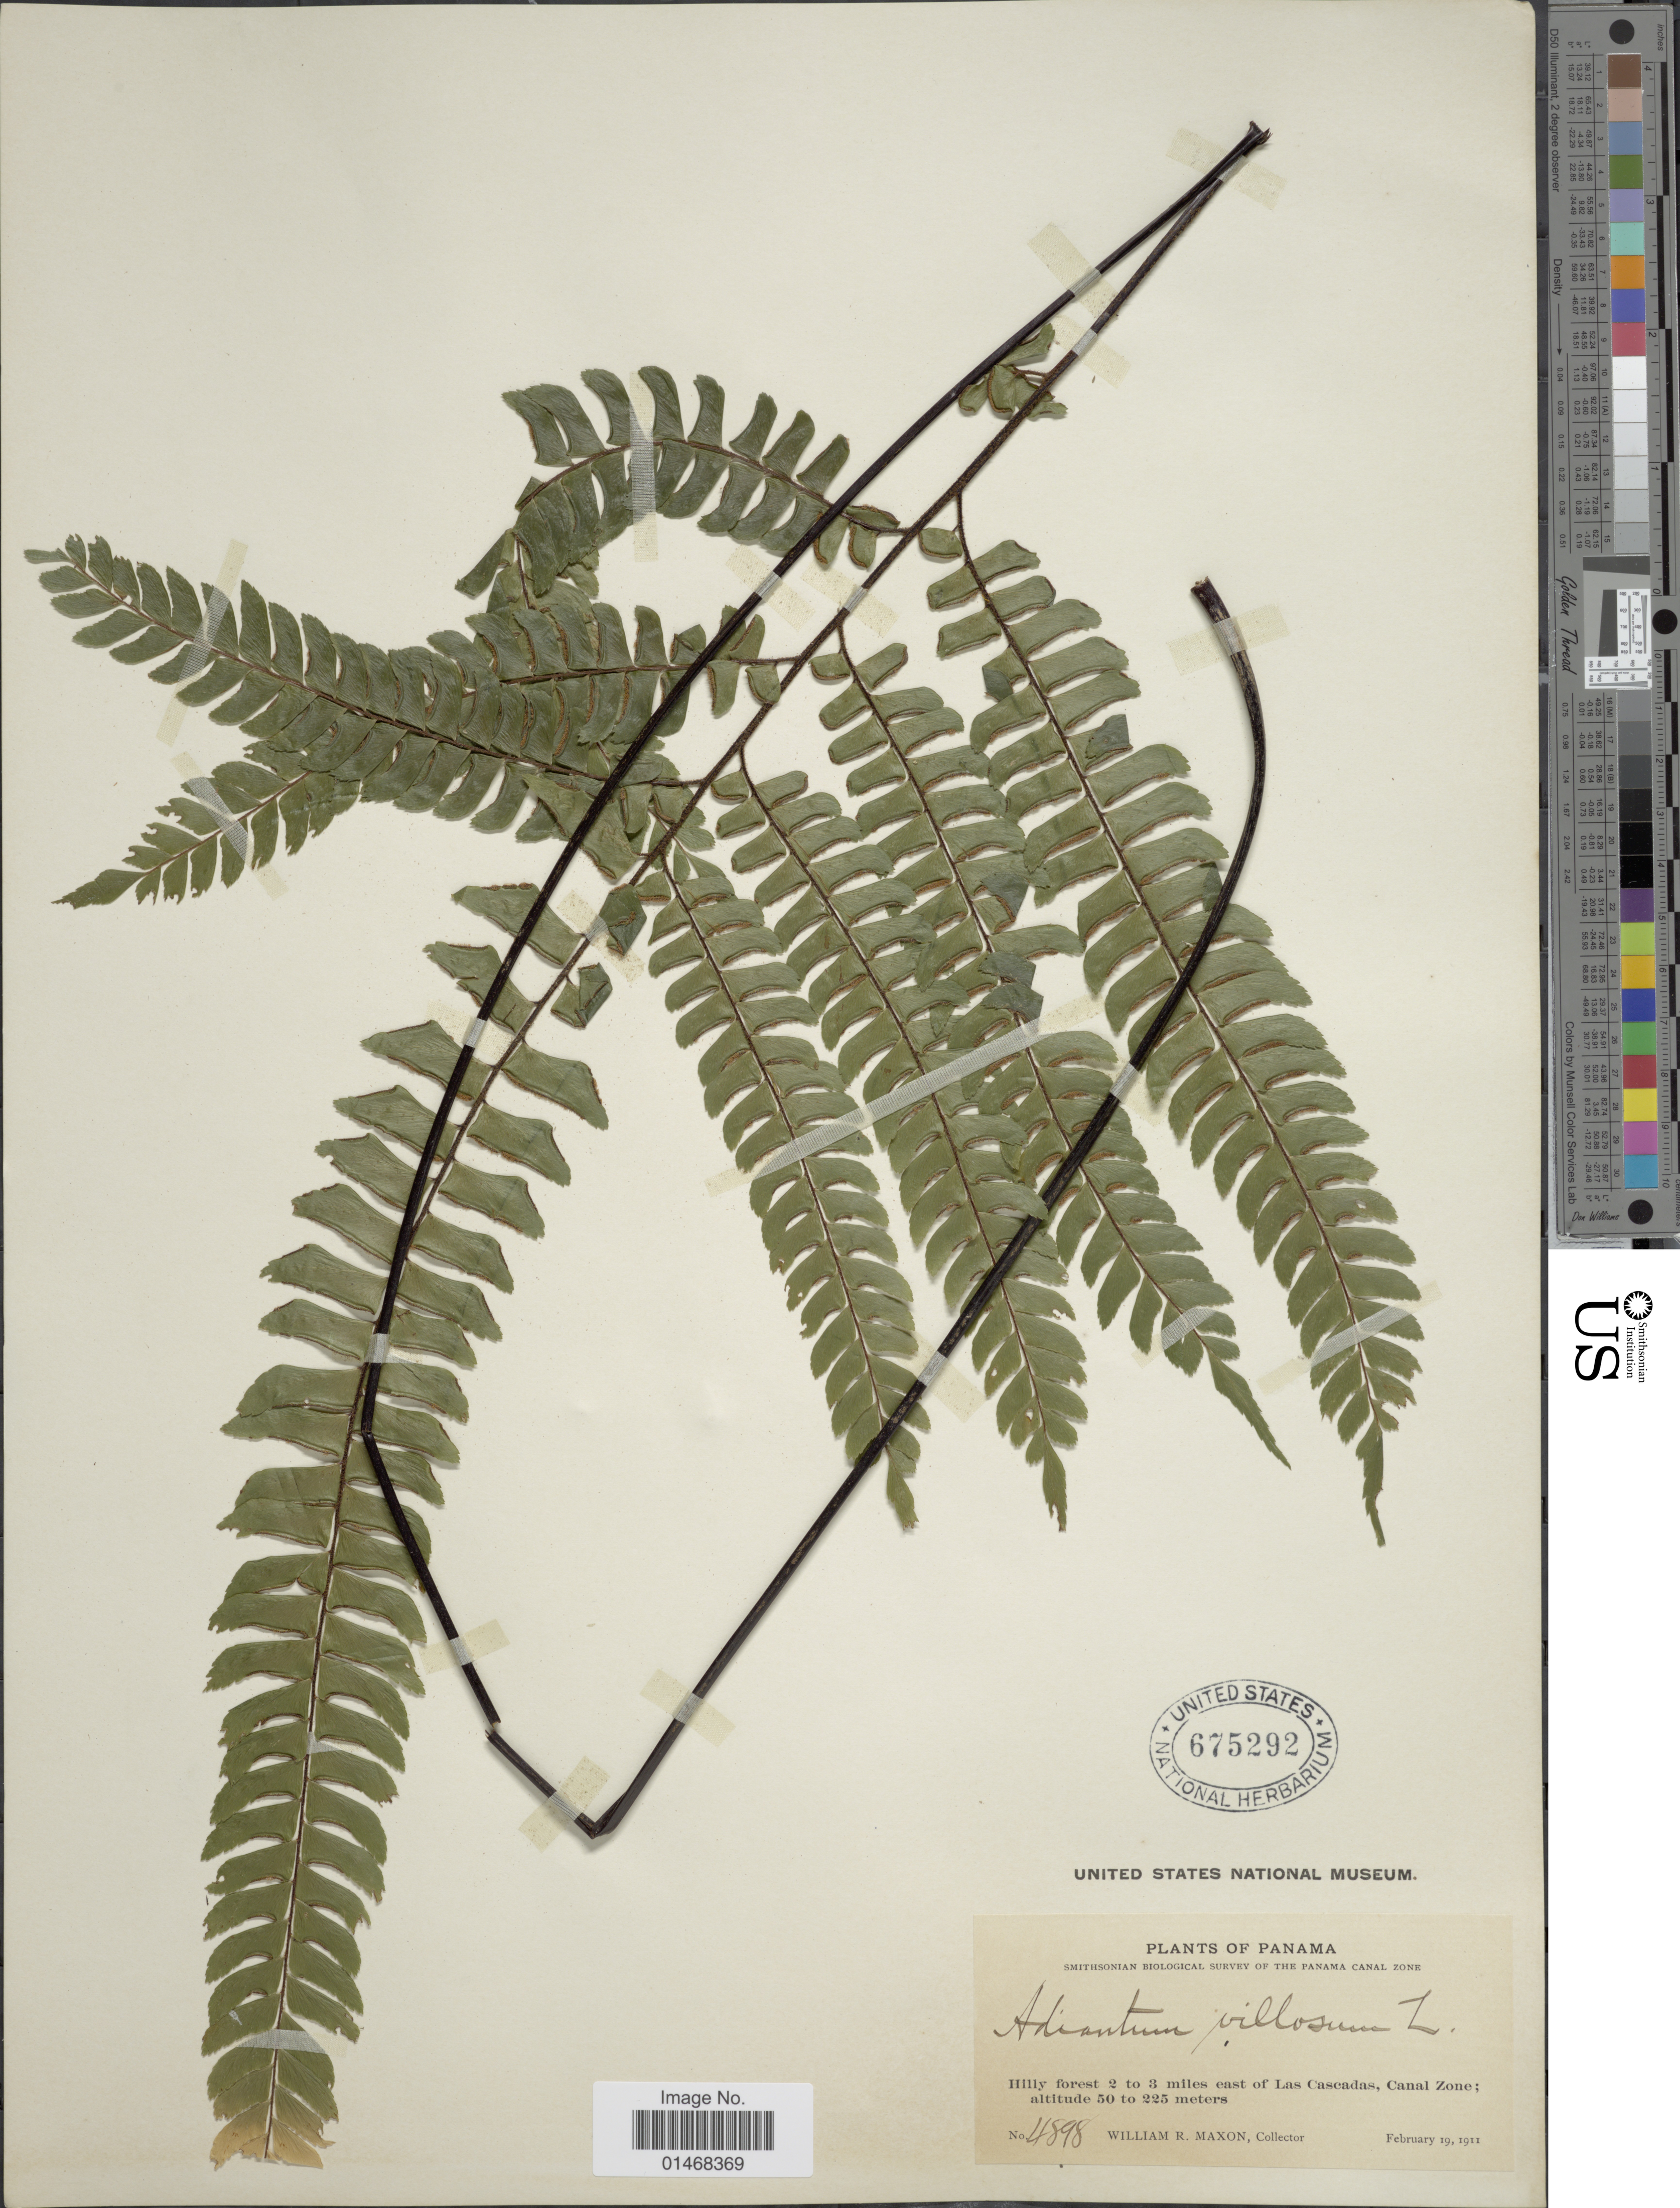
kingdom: Plantae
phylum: Tracheophyta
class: Polypodiopsida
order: Polypodiales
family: Pteridaceae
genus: Adiantum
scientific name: Adiantum villosum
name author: L.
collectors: W. R. Maxon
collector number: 4898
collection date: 1911-02-19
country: Panama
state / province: Colón / Panamá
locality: Hilly forest 2 to 3 miles east of Las Cascadas, Canal Zone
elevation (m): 50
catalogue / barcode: US 675292